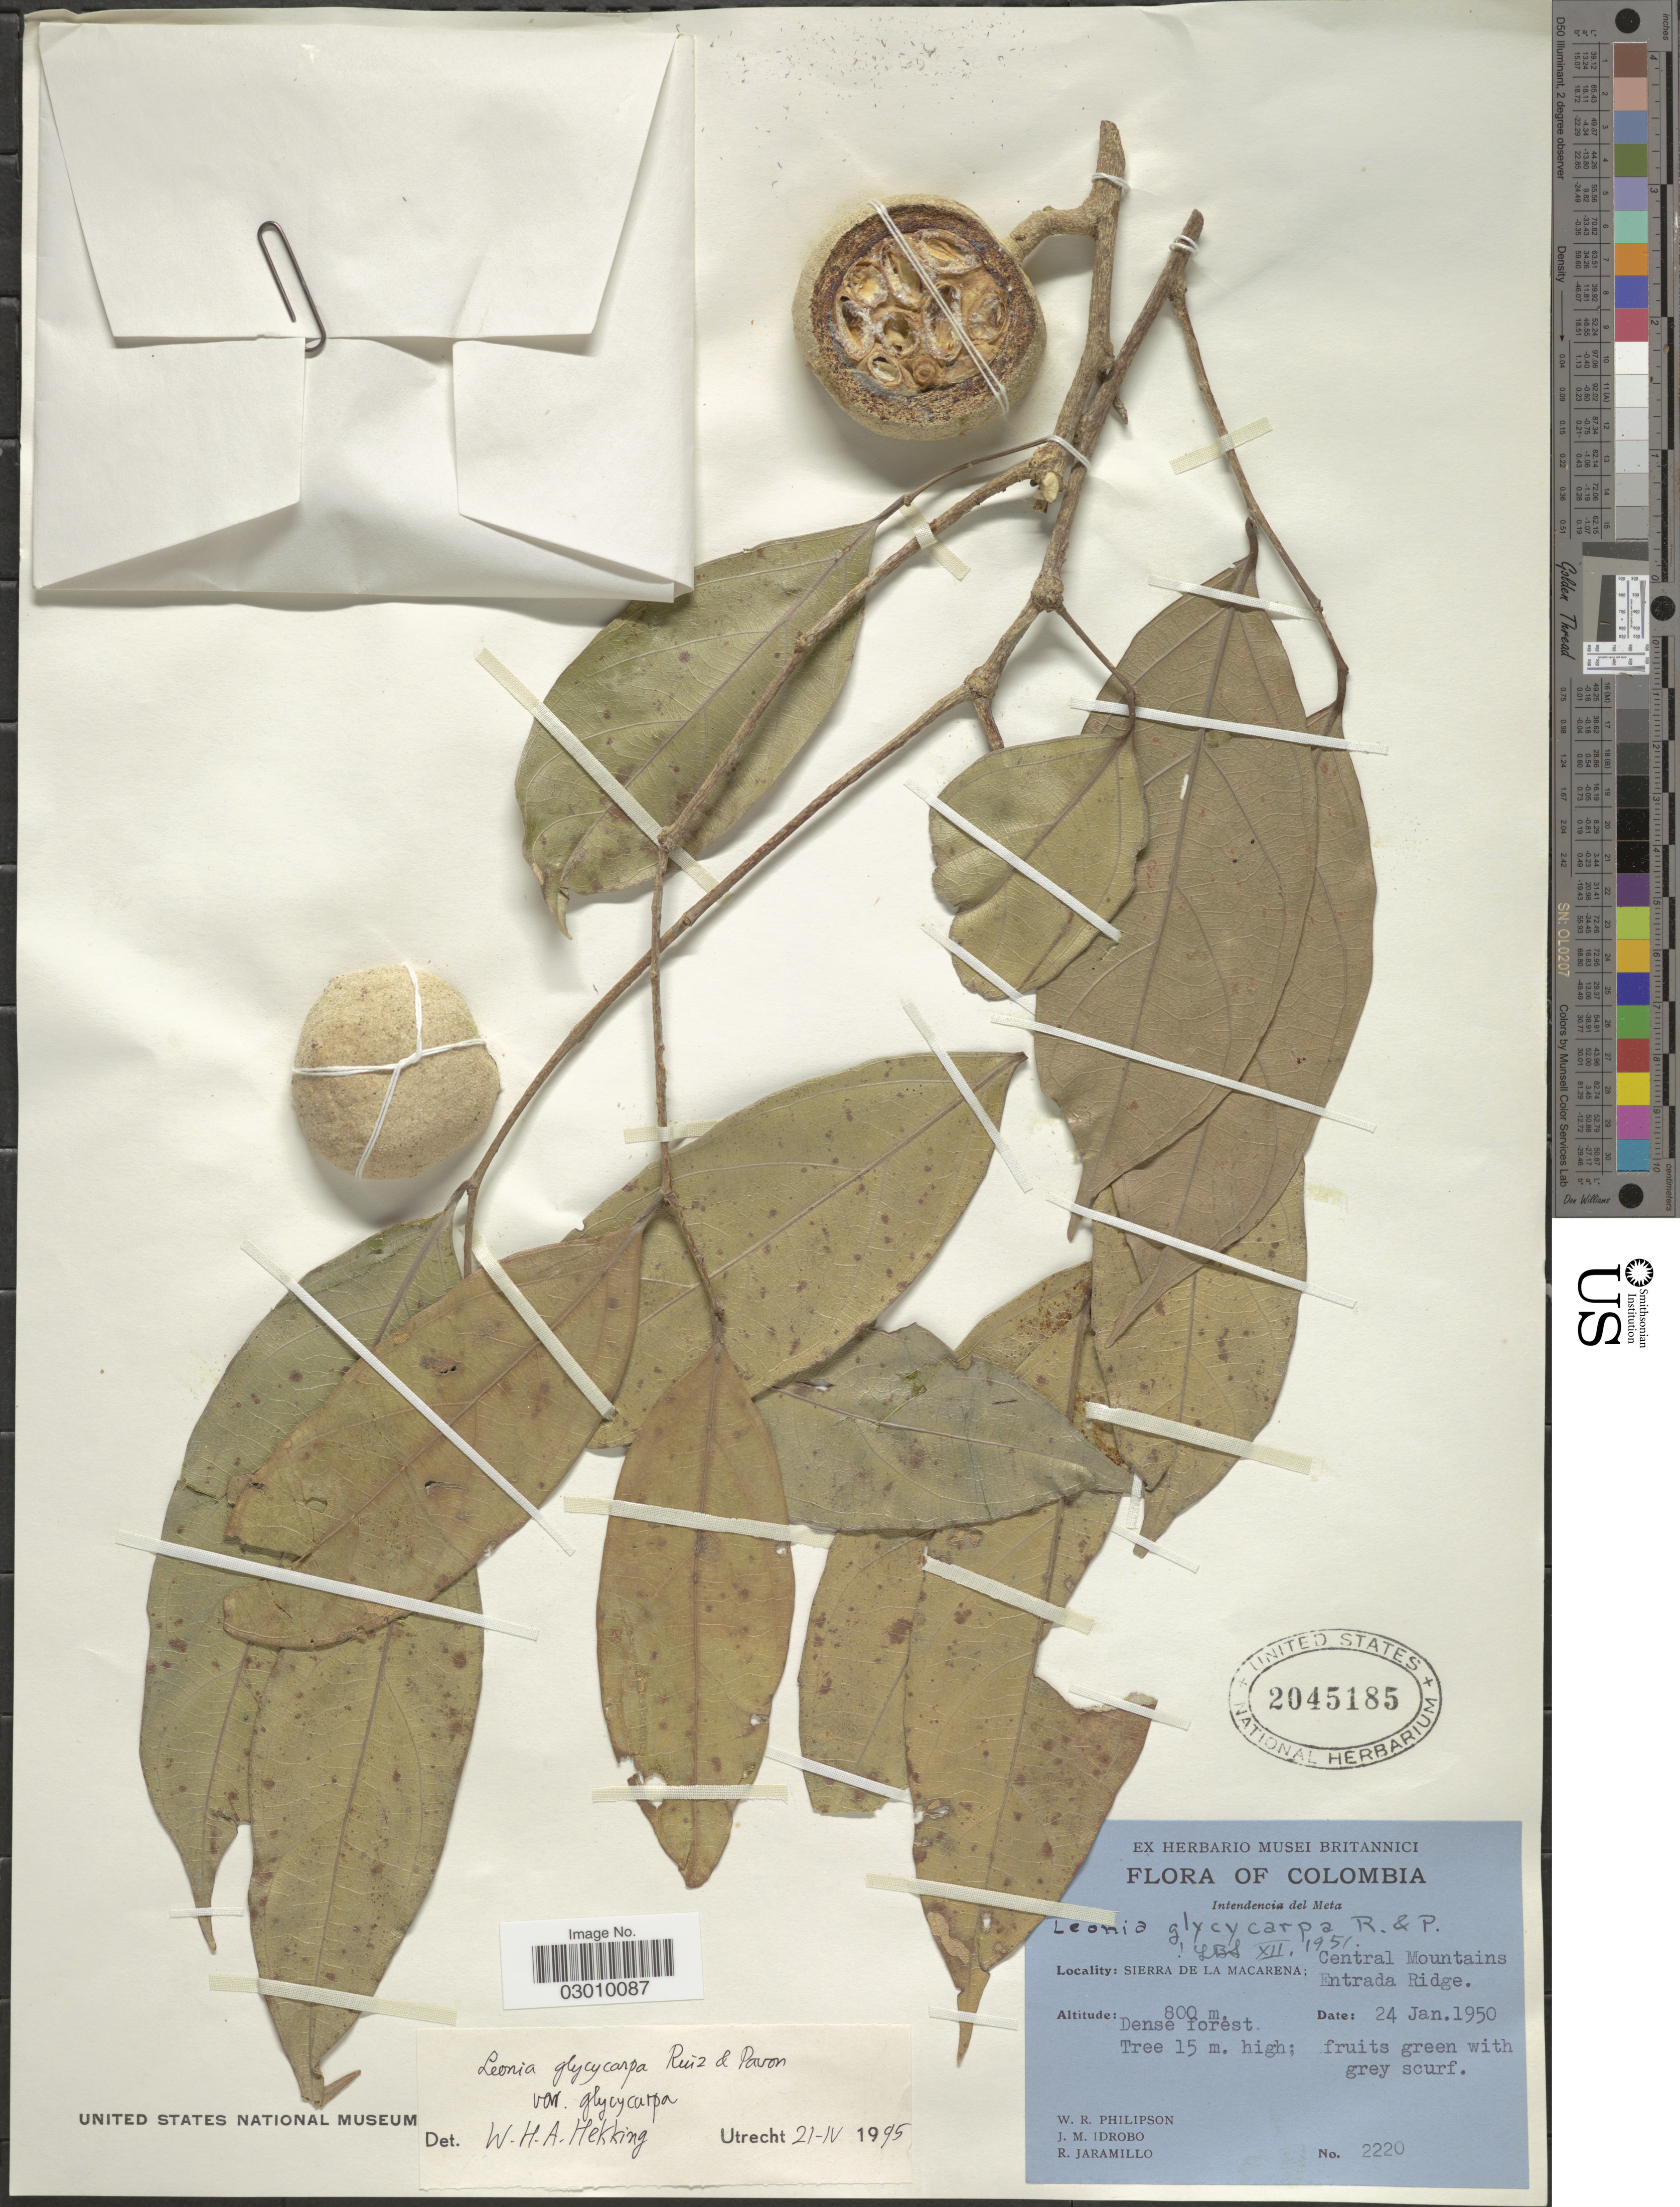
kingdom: Plantae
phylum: Tracheophyta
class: Magnoliopsida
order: Malpighiales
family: Violaceae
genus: Leonia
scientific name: Leonia glycycarpa var. glycycarpa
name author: Ruiz & Pav.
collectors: W. R. Philipson, J. M. Idrobo & R. Jaramillo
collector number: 2220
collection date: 1950-01-24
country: Colombia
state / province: Meta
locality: Intendencia del Meta, Sierra De La Macarena: Central Mountains, Entrada Ridge.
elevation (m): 800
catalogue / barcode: US 2045185